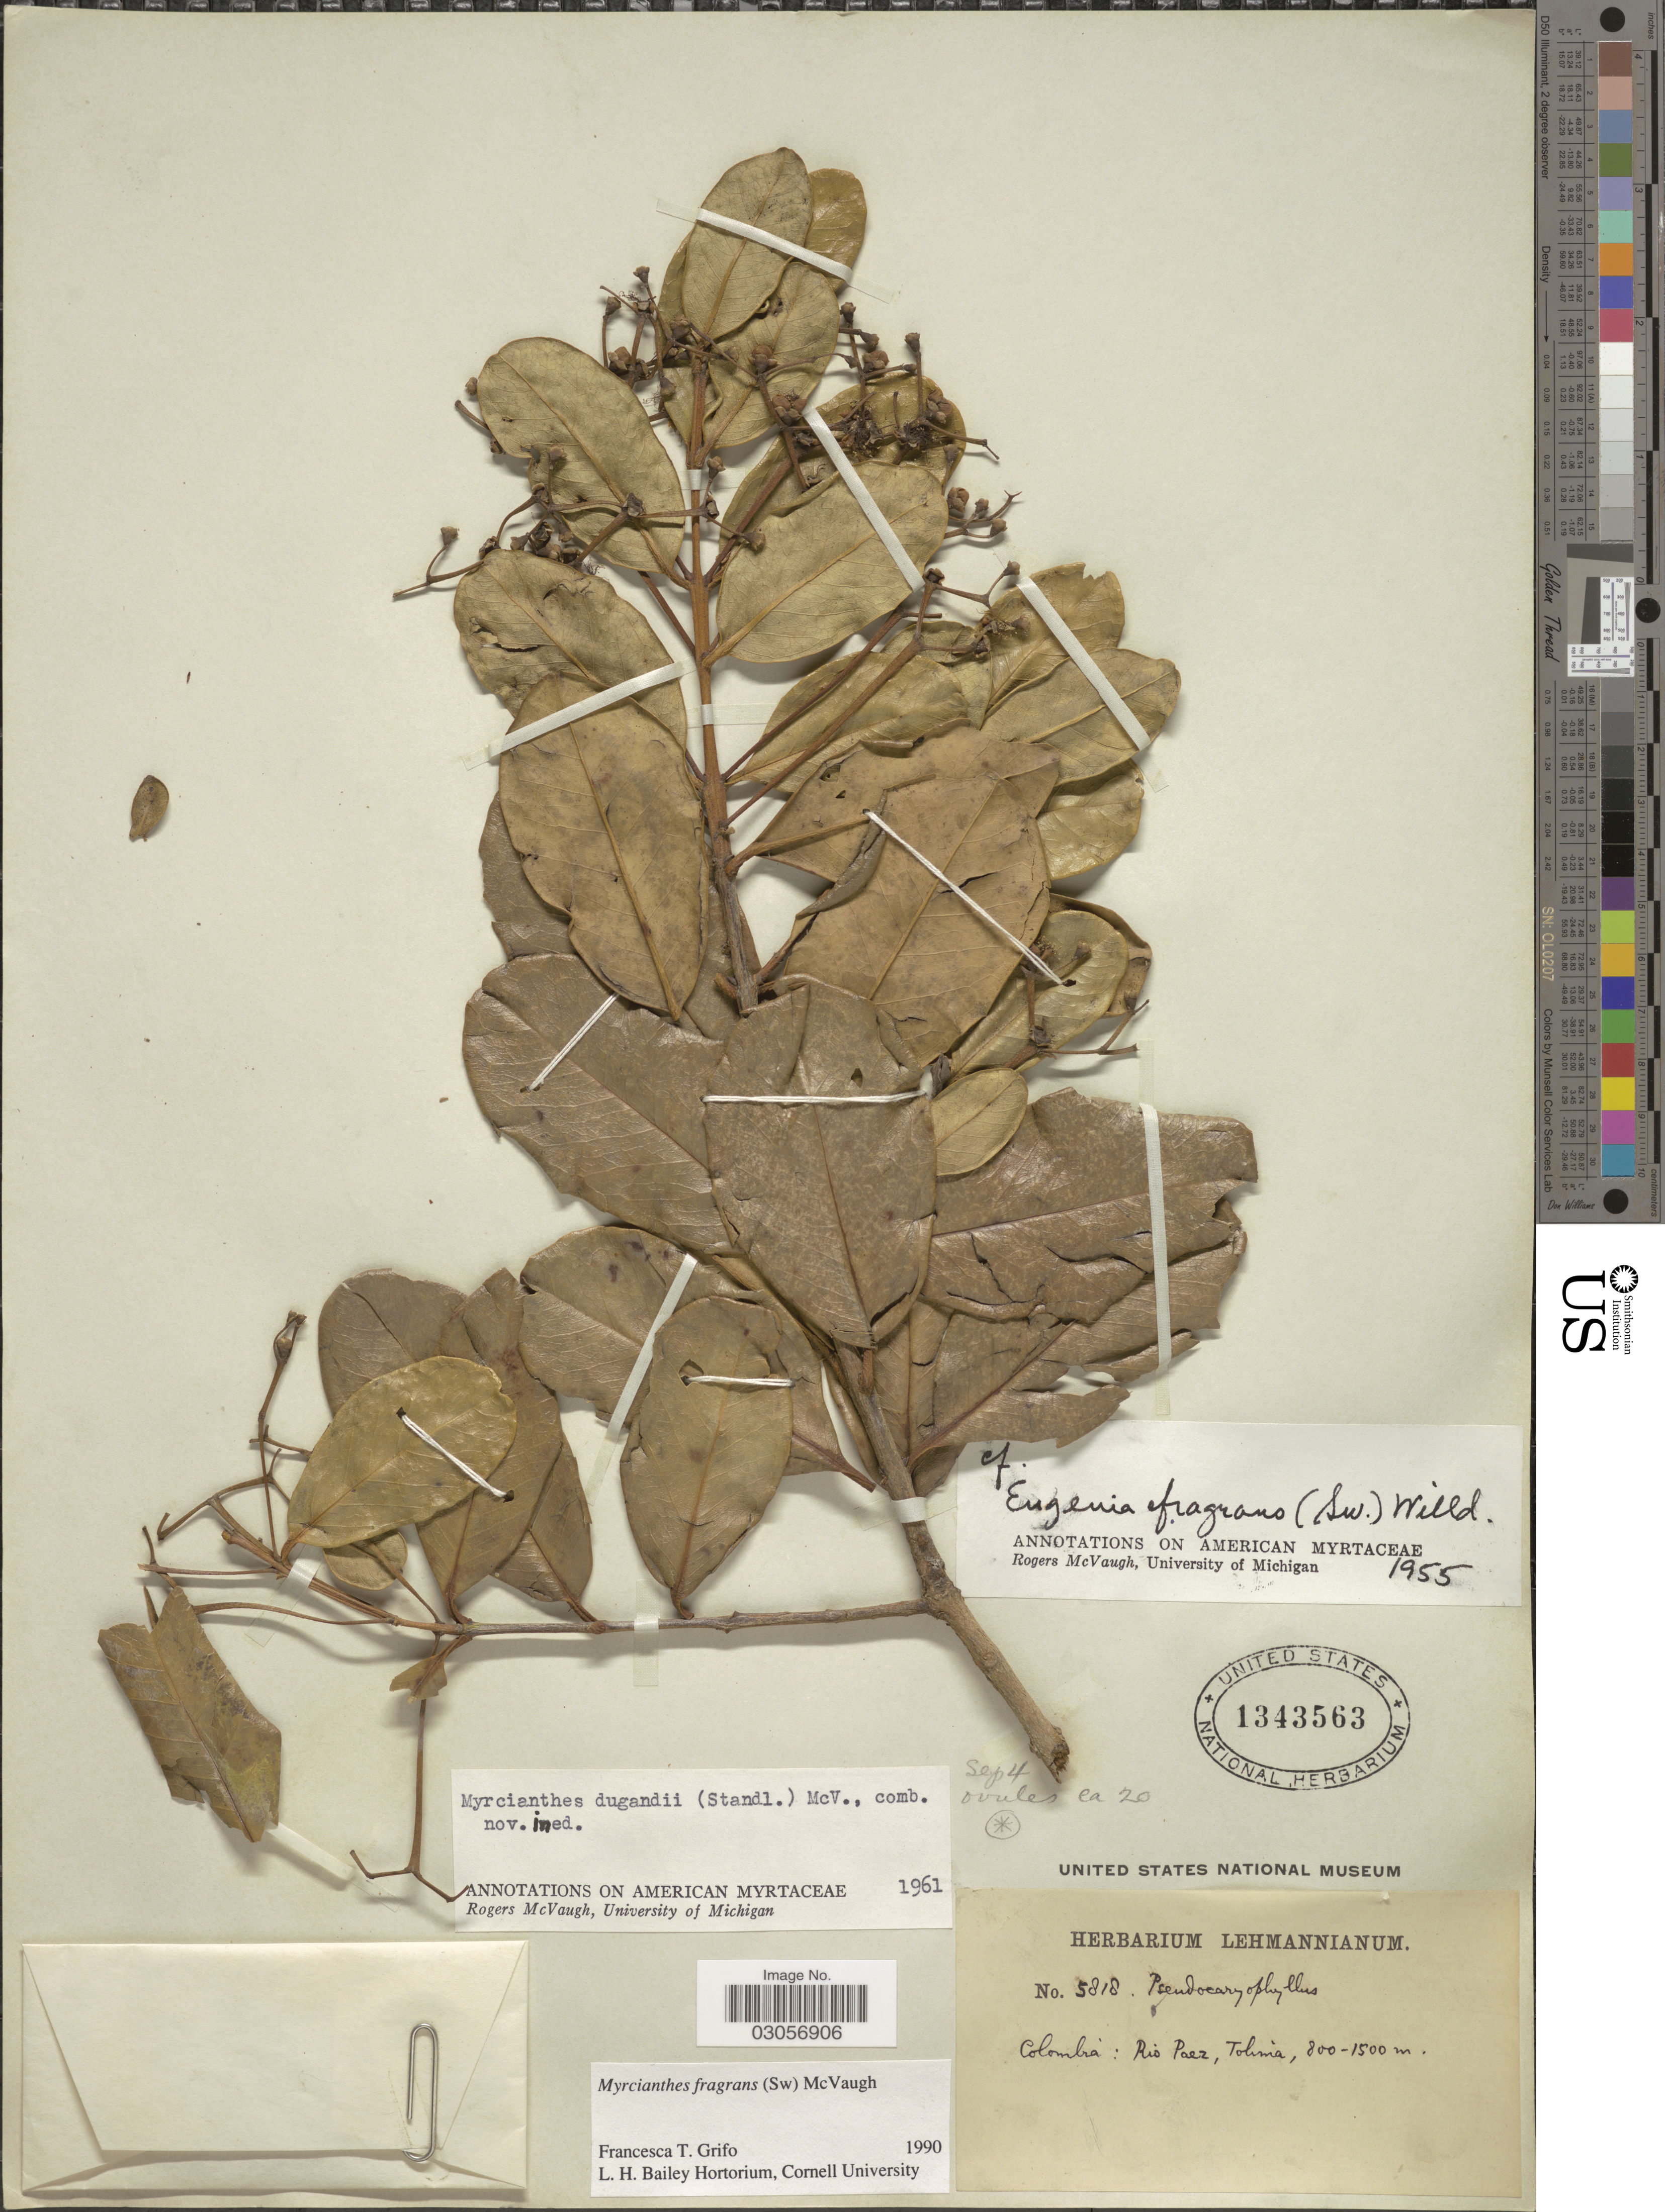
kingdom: Plantae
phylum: Tracheophyta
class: Magnoliopsida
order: Myrtales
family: Myrtaceae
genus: Myrcianthes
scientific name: Myrcianthes fragrans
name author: (Sw.) McVaugh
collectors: ex herb. Lehmannianum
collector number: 5818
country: Colombia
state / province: Tolima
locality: Rio Paez.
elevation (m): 800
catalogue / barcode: US 1343563